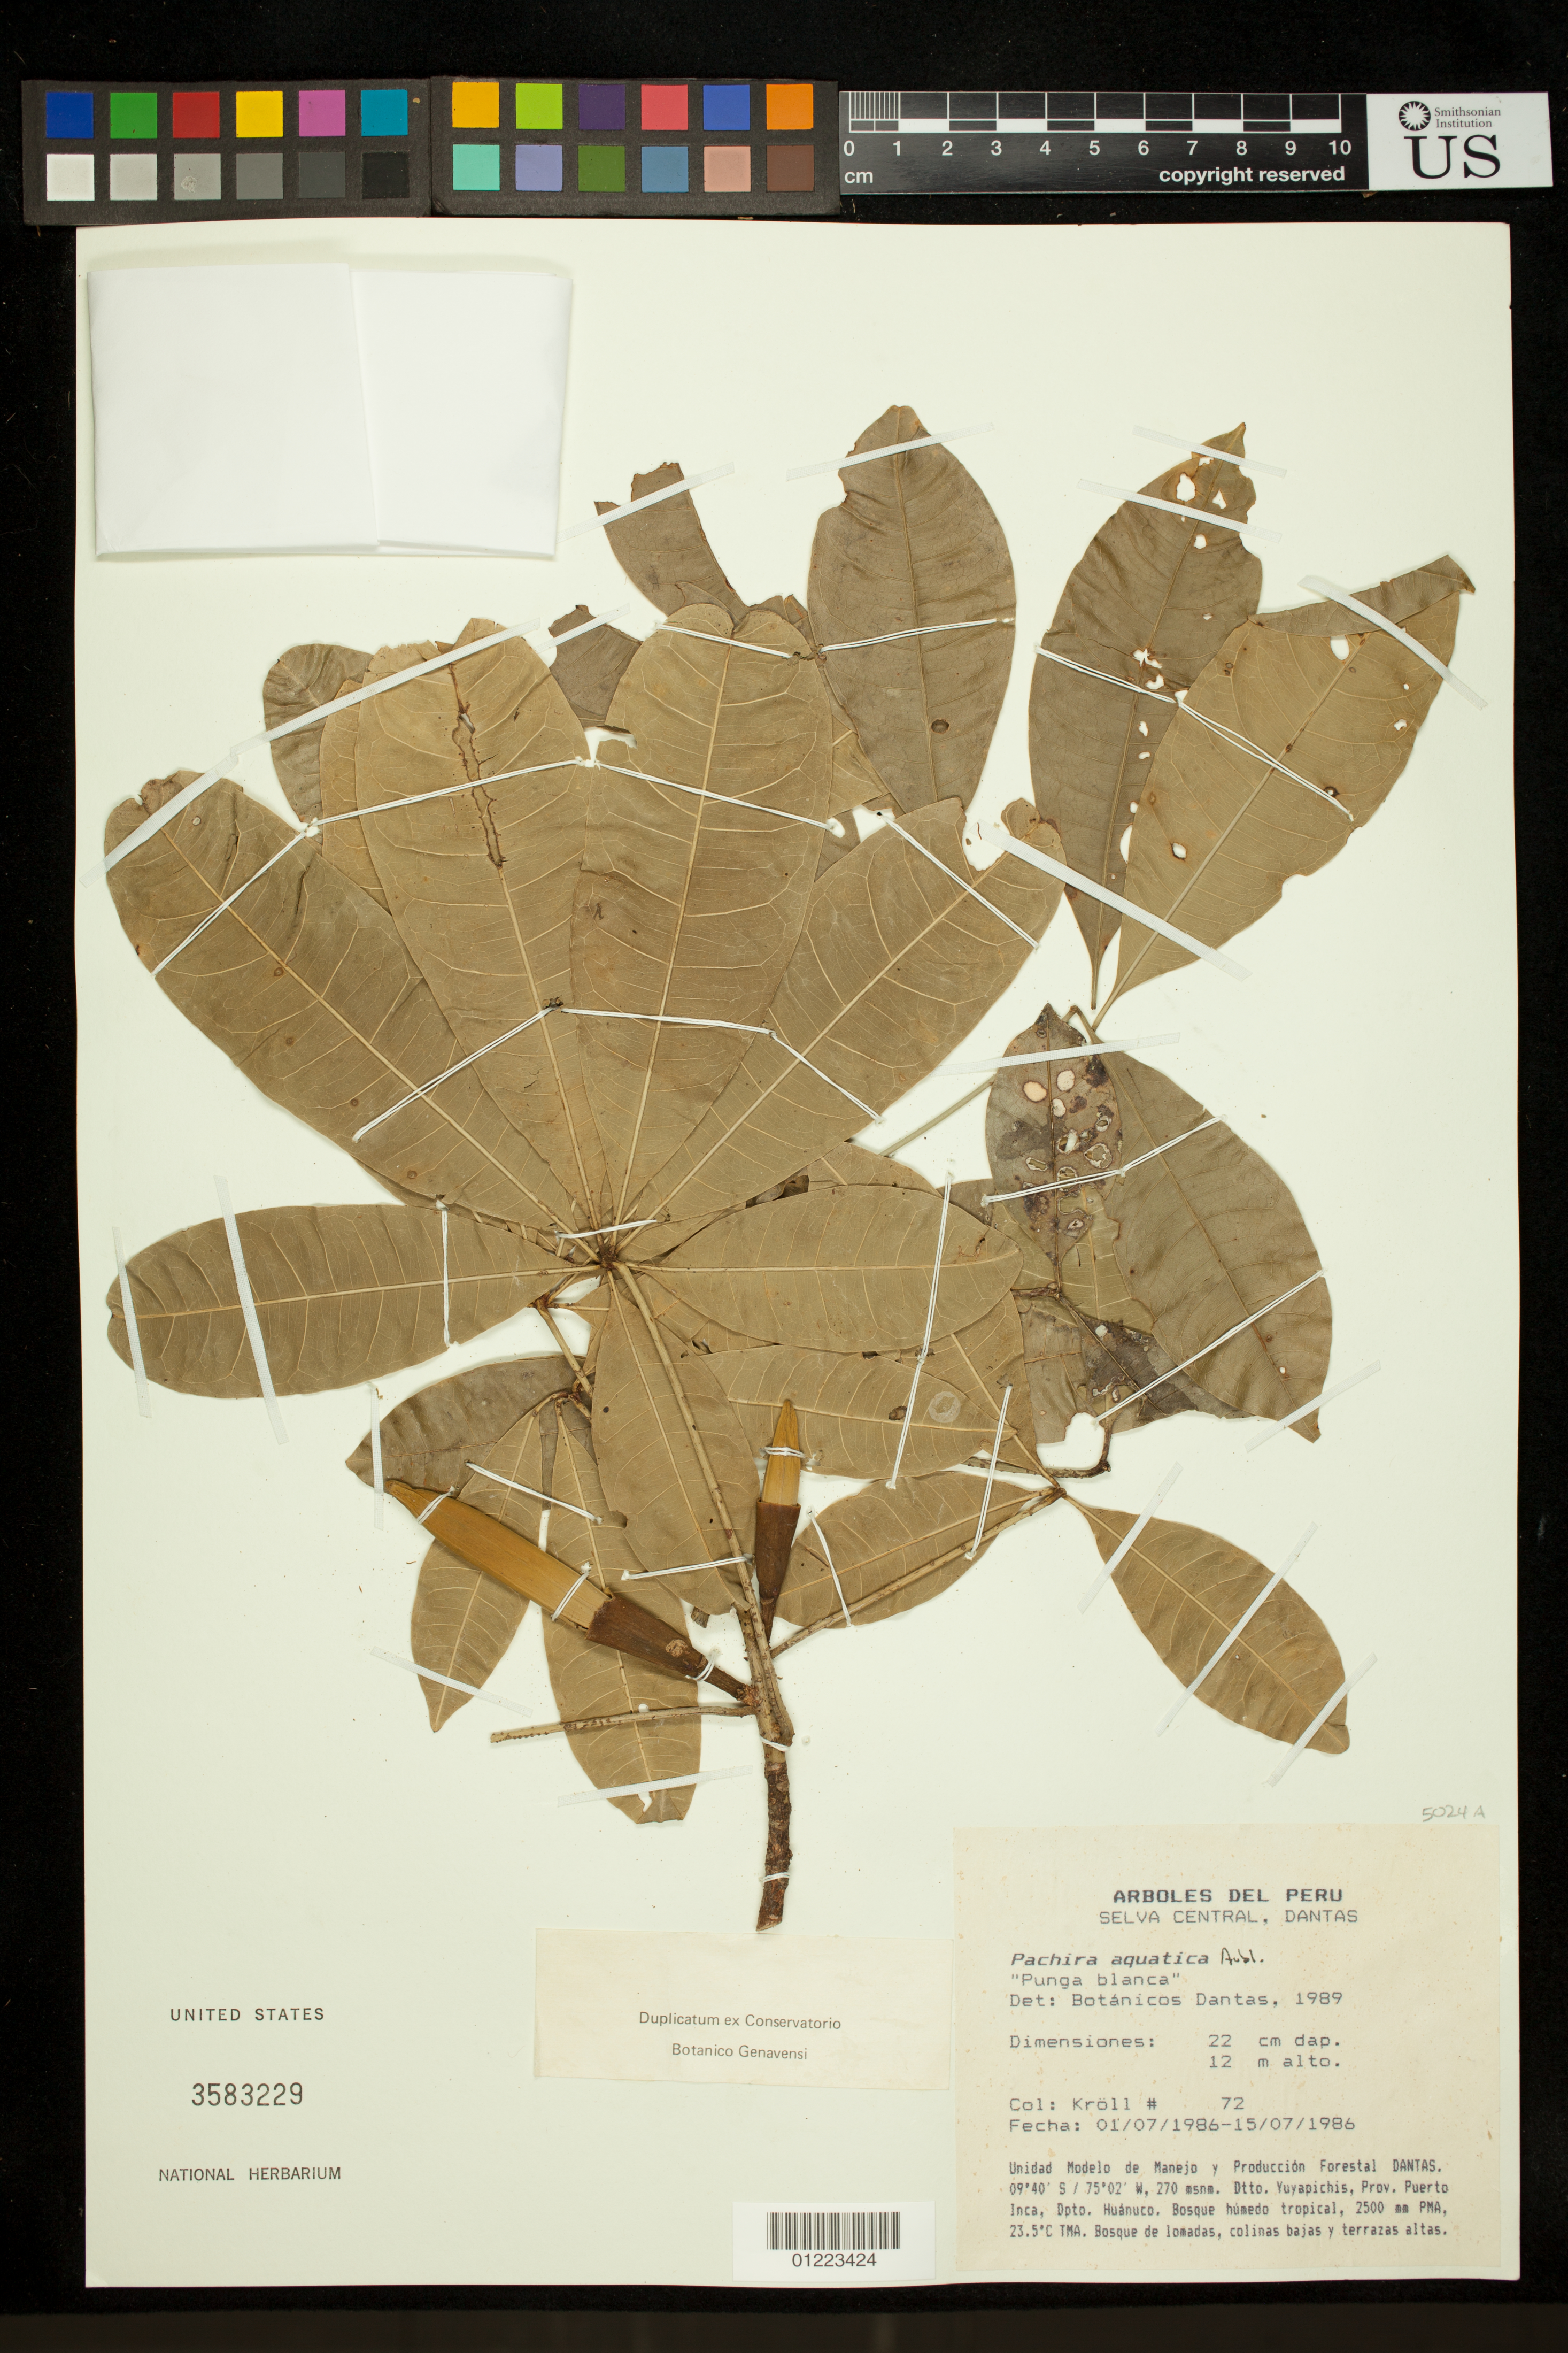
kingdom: Plantae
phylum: Tracheophyta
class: Magnoliopsida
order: Malvales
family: Malvaceae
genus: Pachira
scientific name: Pachira aquatica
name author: Aubl.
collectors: Krolll, --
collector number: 72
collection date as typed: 1986-07-01 to 1986-07-15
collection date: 1986-07-01/1986-07-15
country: Peru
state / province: Huánuco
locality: Dtto. Yuyapichis, Prov. Puerto Inco, Depto. Huanuco.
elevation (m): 270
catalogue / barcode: US 3583229